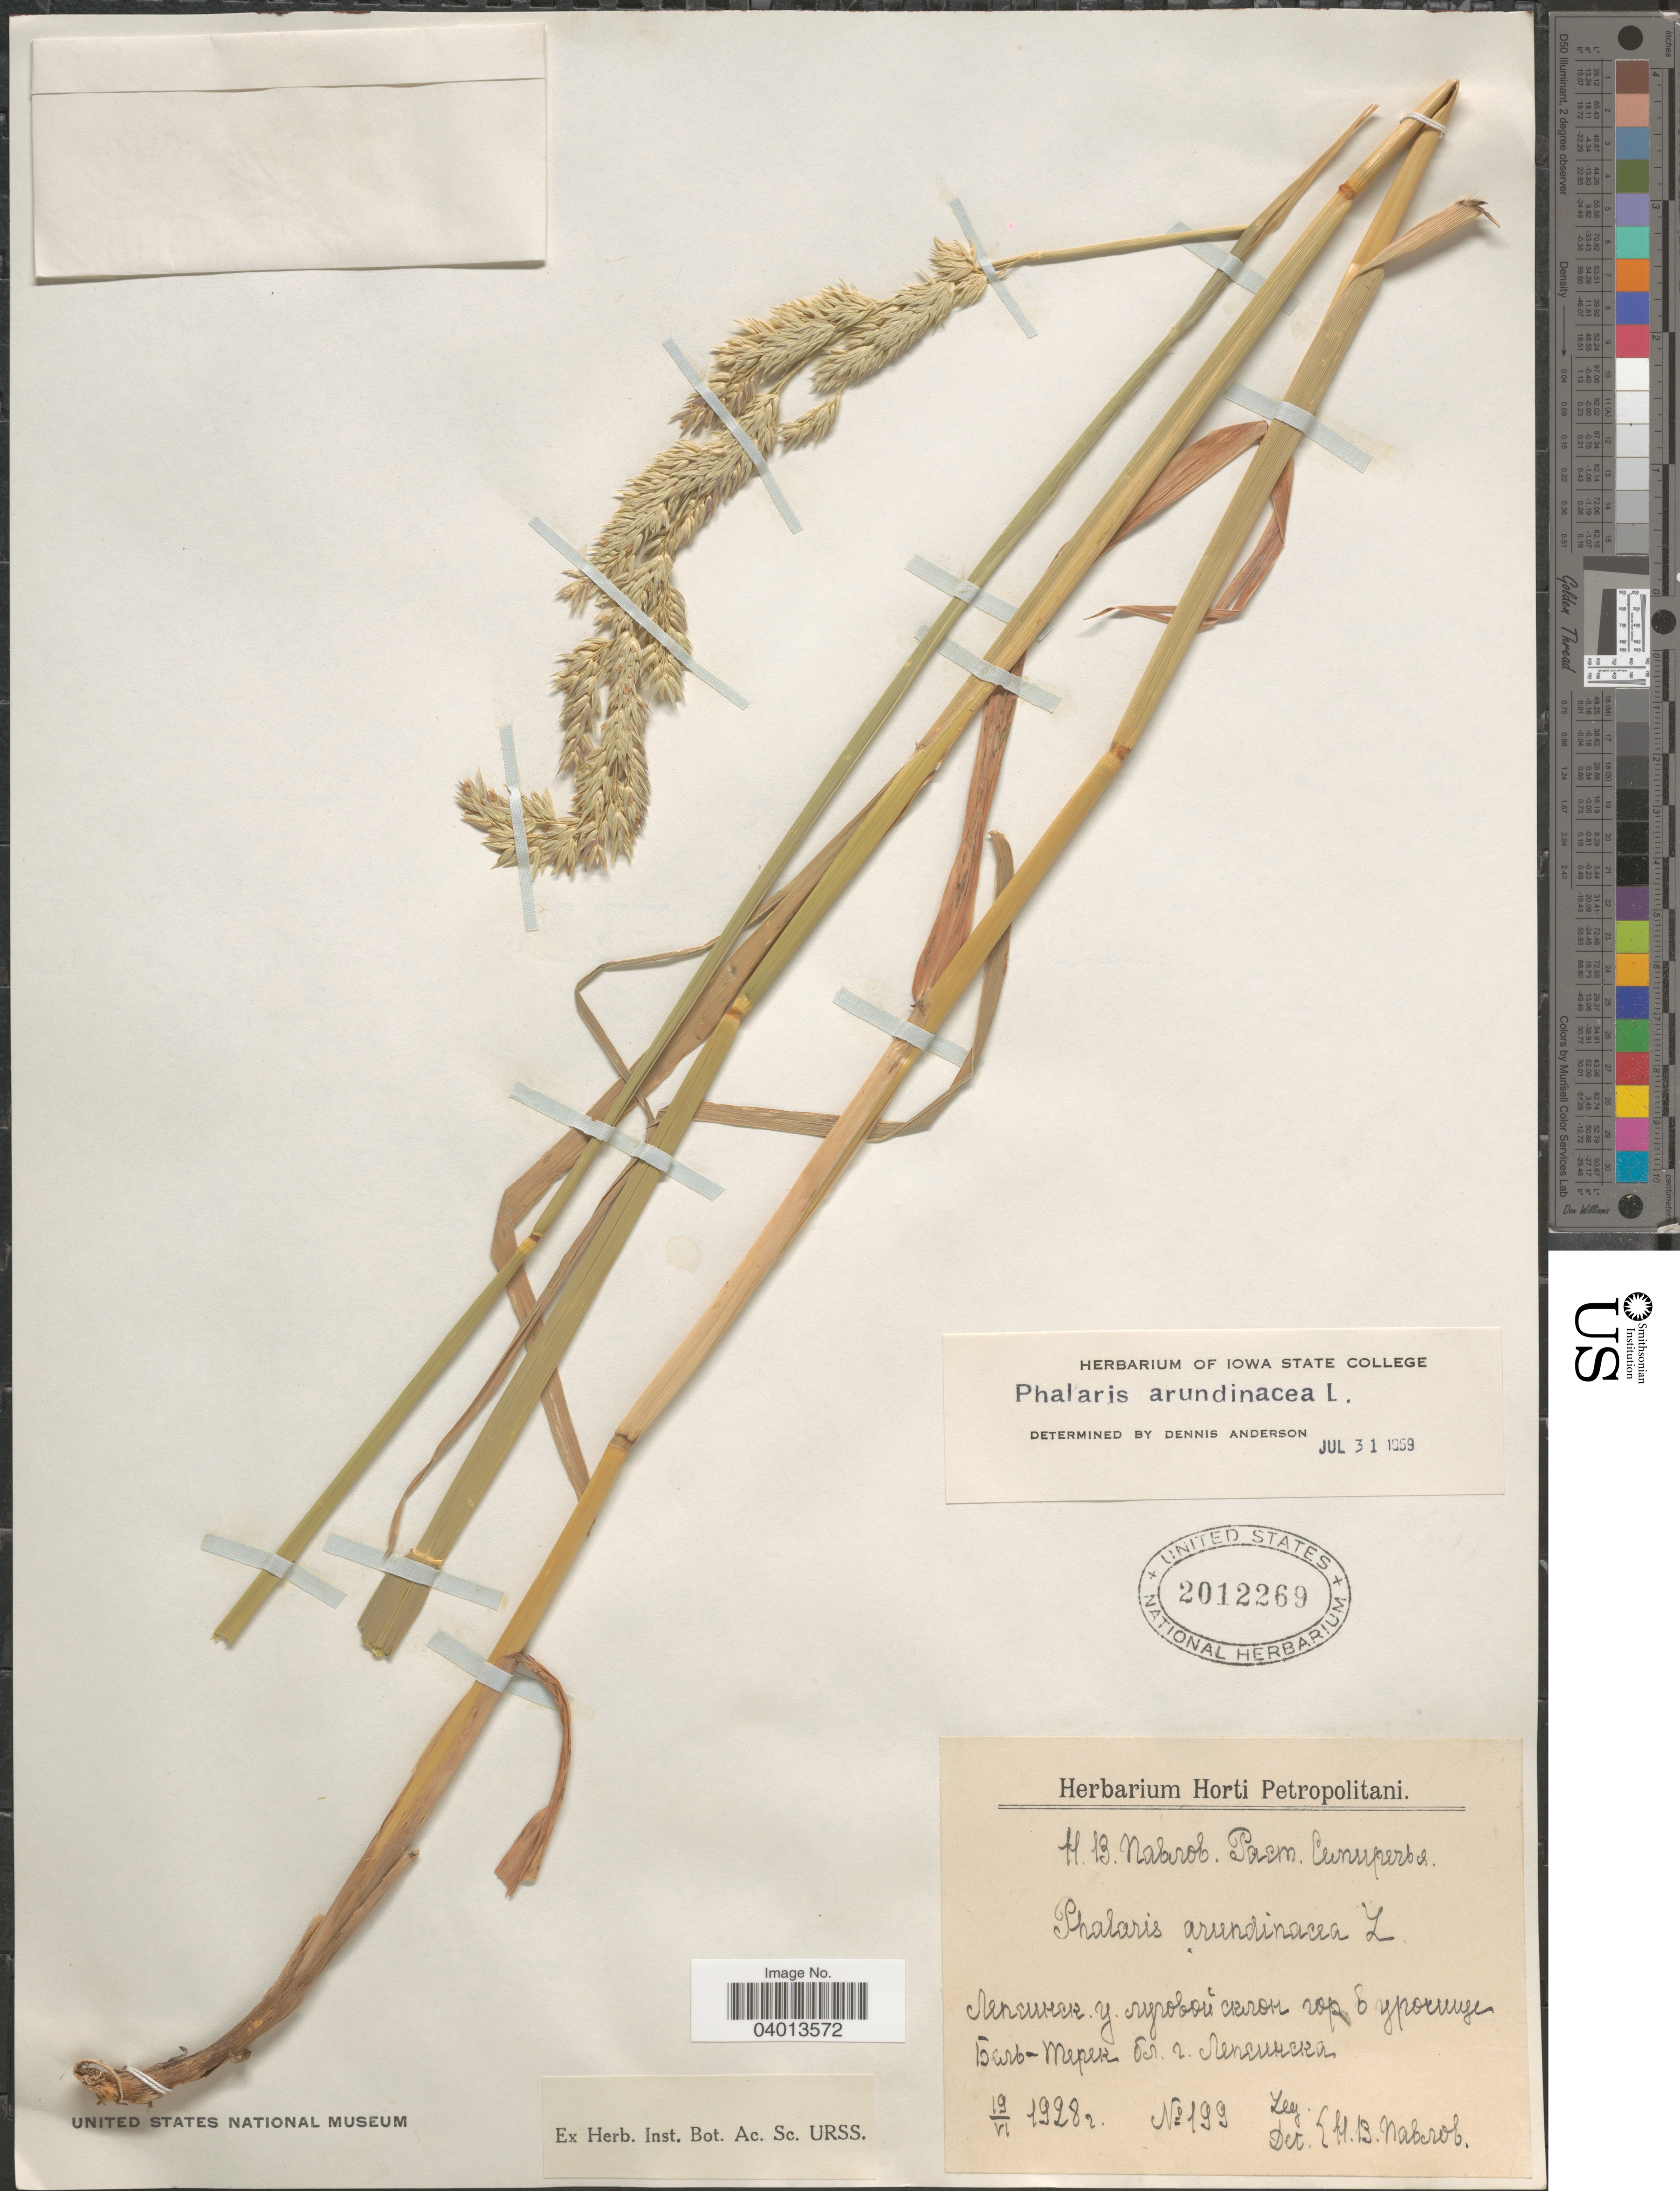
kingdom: Plantae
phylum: Tracheophyta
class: Liliopsida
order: Poales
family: Poaceae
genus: Phalaris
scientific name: Phalaris arundinacea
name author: L.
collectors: N. Pavlov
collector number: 199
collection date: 1928-06-19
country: Kazakhstan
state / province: Almaty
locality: Bel-Terek near Lepsinsk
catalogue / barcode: US 2012269